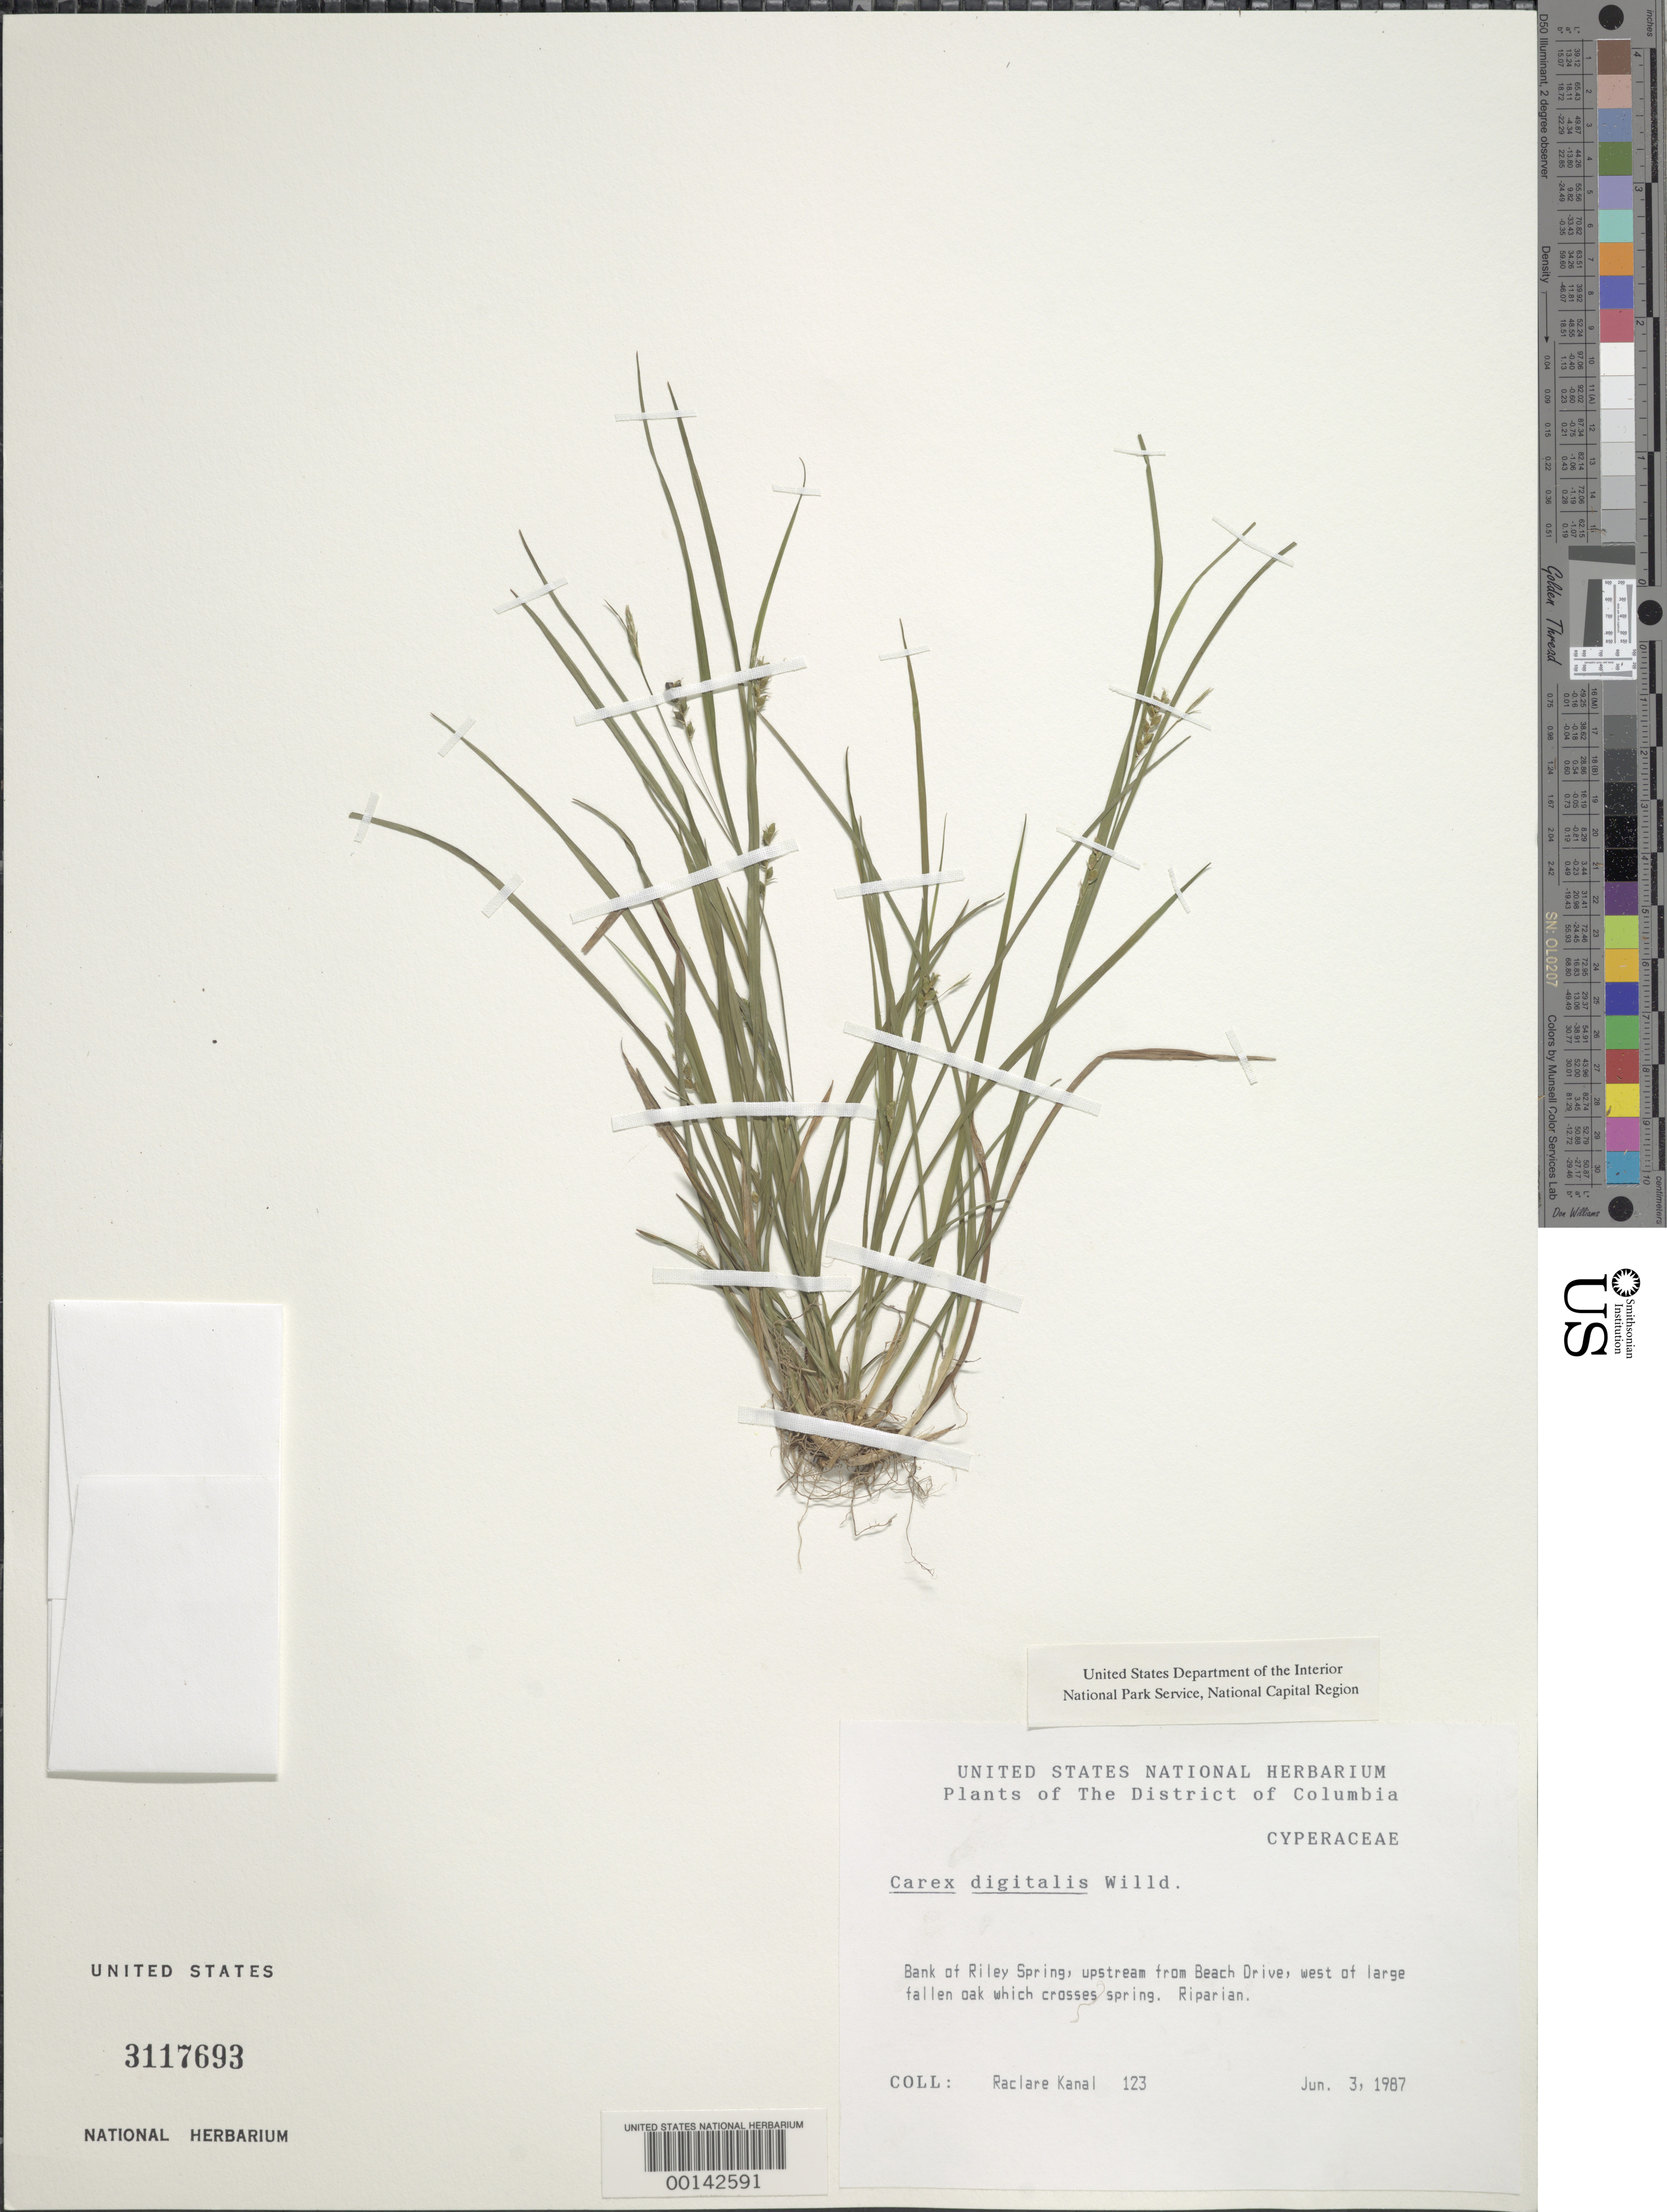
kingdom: Plantae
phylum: Tracheophyta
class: Liliopsida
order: Poales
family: Cyperaceae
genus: Carex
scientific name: Carex digitalis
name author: Willd.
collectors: R. Kanal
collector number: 123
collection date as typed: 03 Jun 1987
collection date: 1987-06-03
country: United States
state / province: District of Columbia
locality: Bank of Riley Spring, upstream from Beach Drive, west of large fallen oak which crosses spring. Rock Creek Park & vicinity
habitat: Riparian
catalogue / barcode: US 3117693